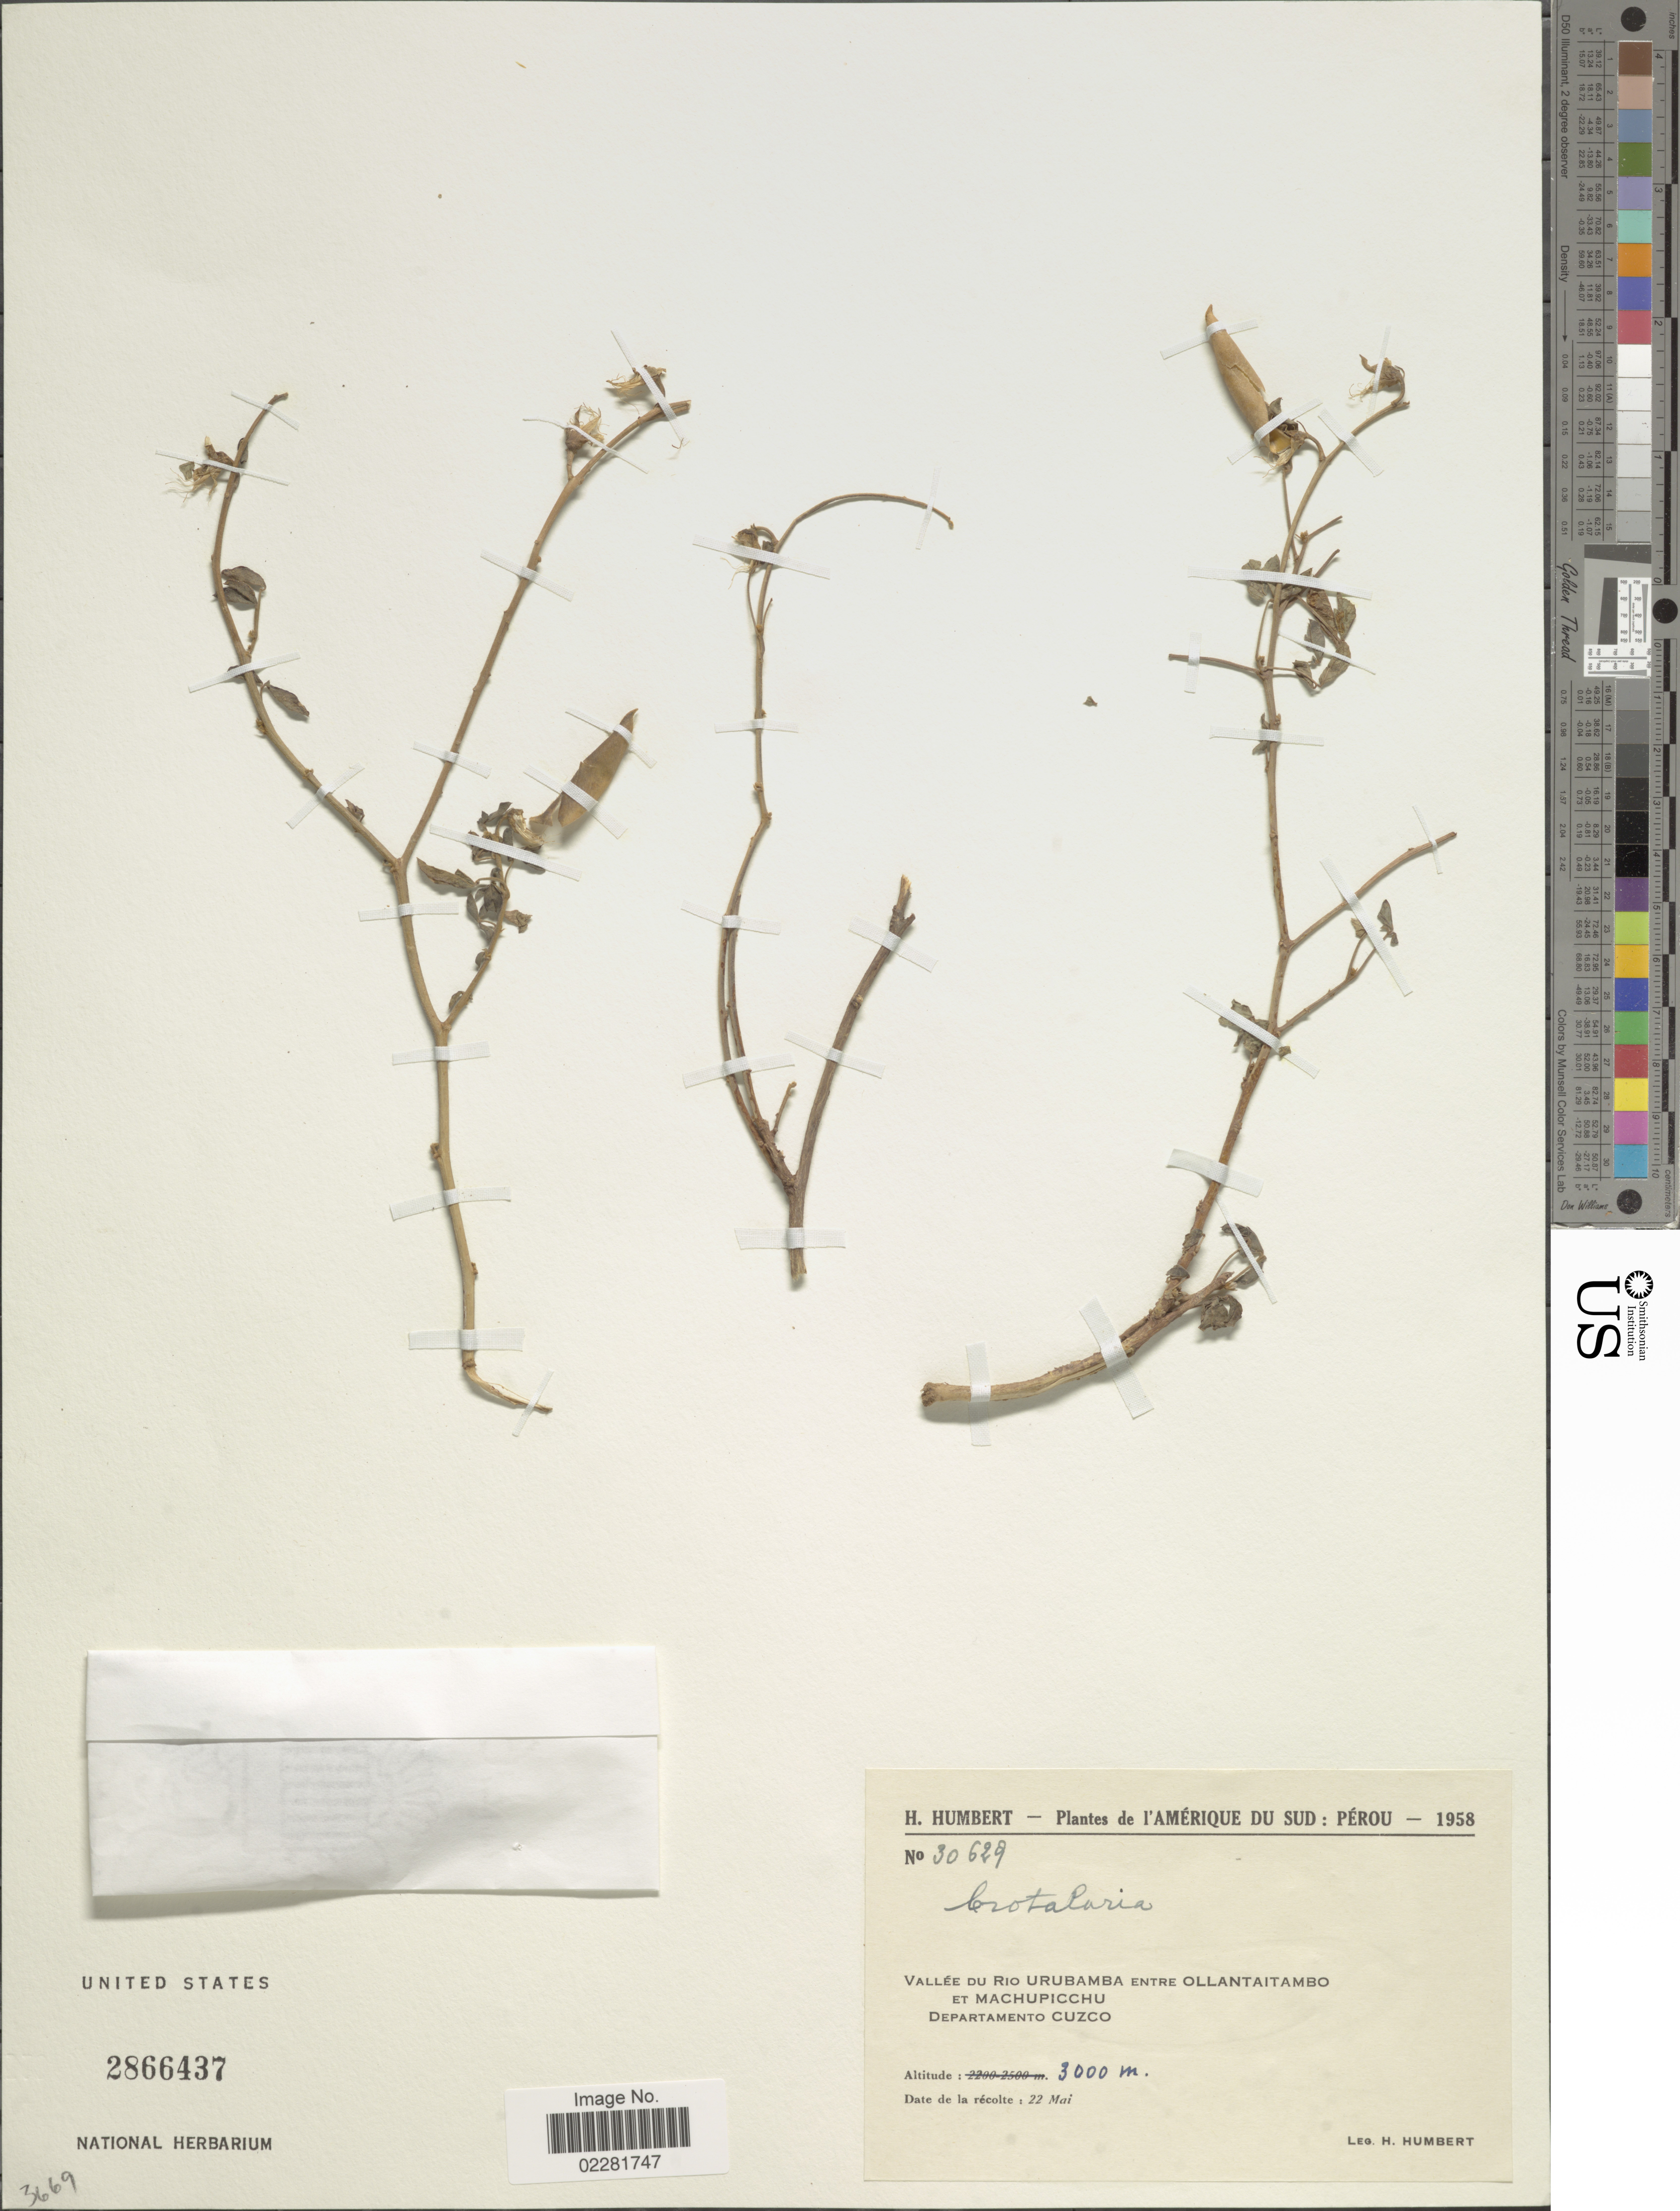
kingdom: Plantae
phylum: Tracheophyta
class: Magnoliopsida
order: Fabales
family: Fabaceae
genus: Crotalaria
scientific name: Crotalaria sp.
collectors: H. Humbert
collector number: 30629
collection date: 1958-05-22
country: Peru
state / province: Cusco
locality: Vallee du Rio Urubamba entre Ollantaitambo et Machupicchu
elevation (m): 300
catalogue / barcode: US 2866437